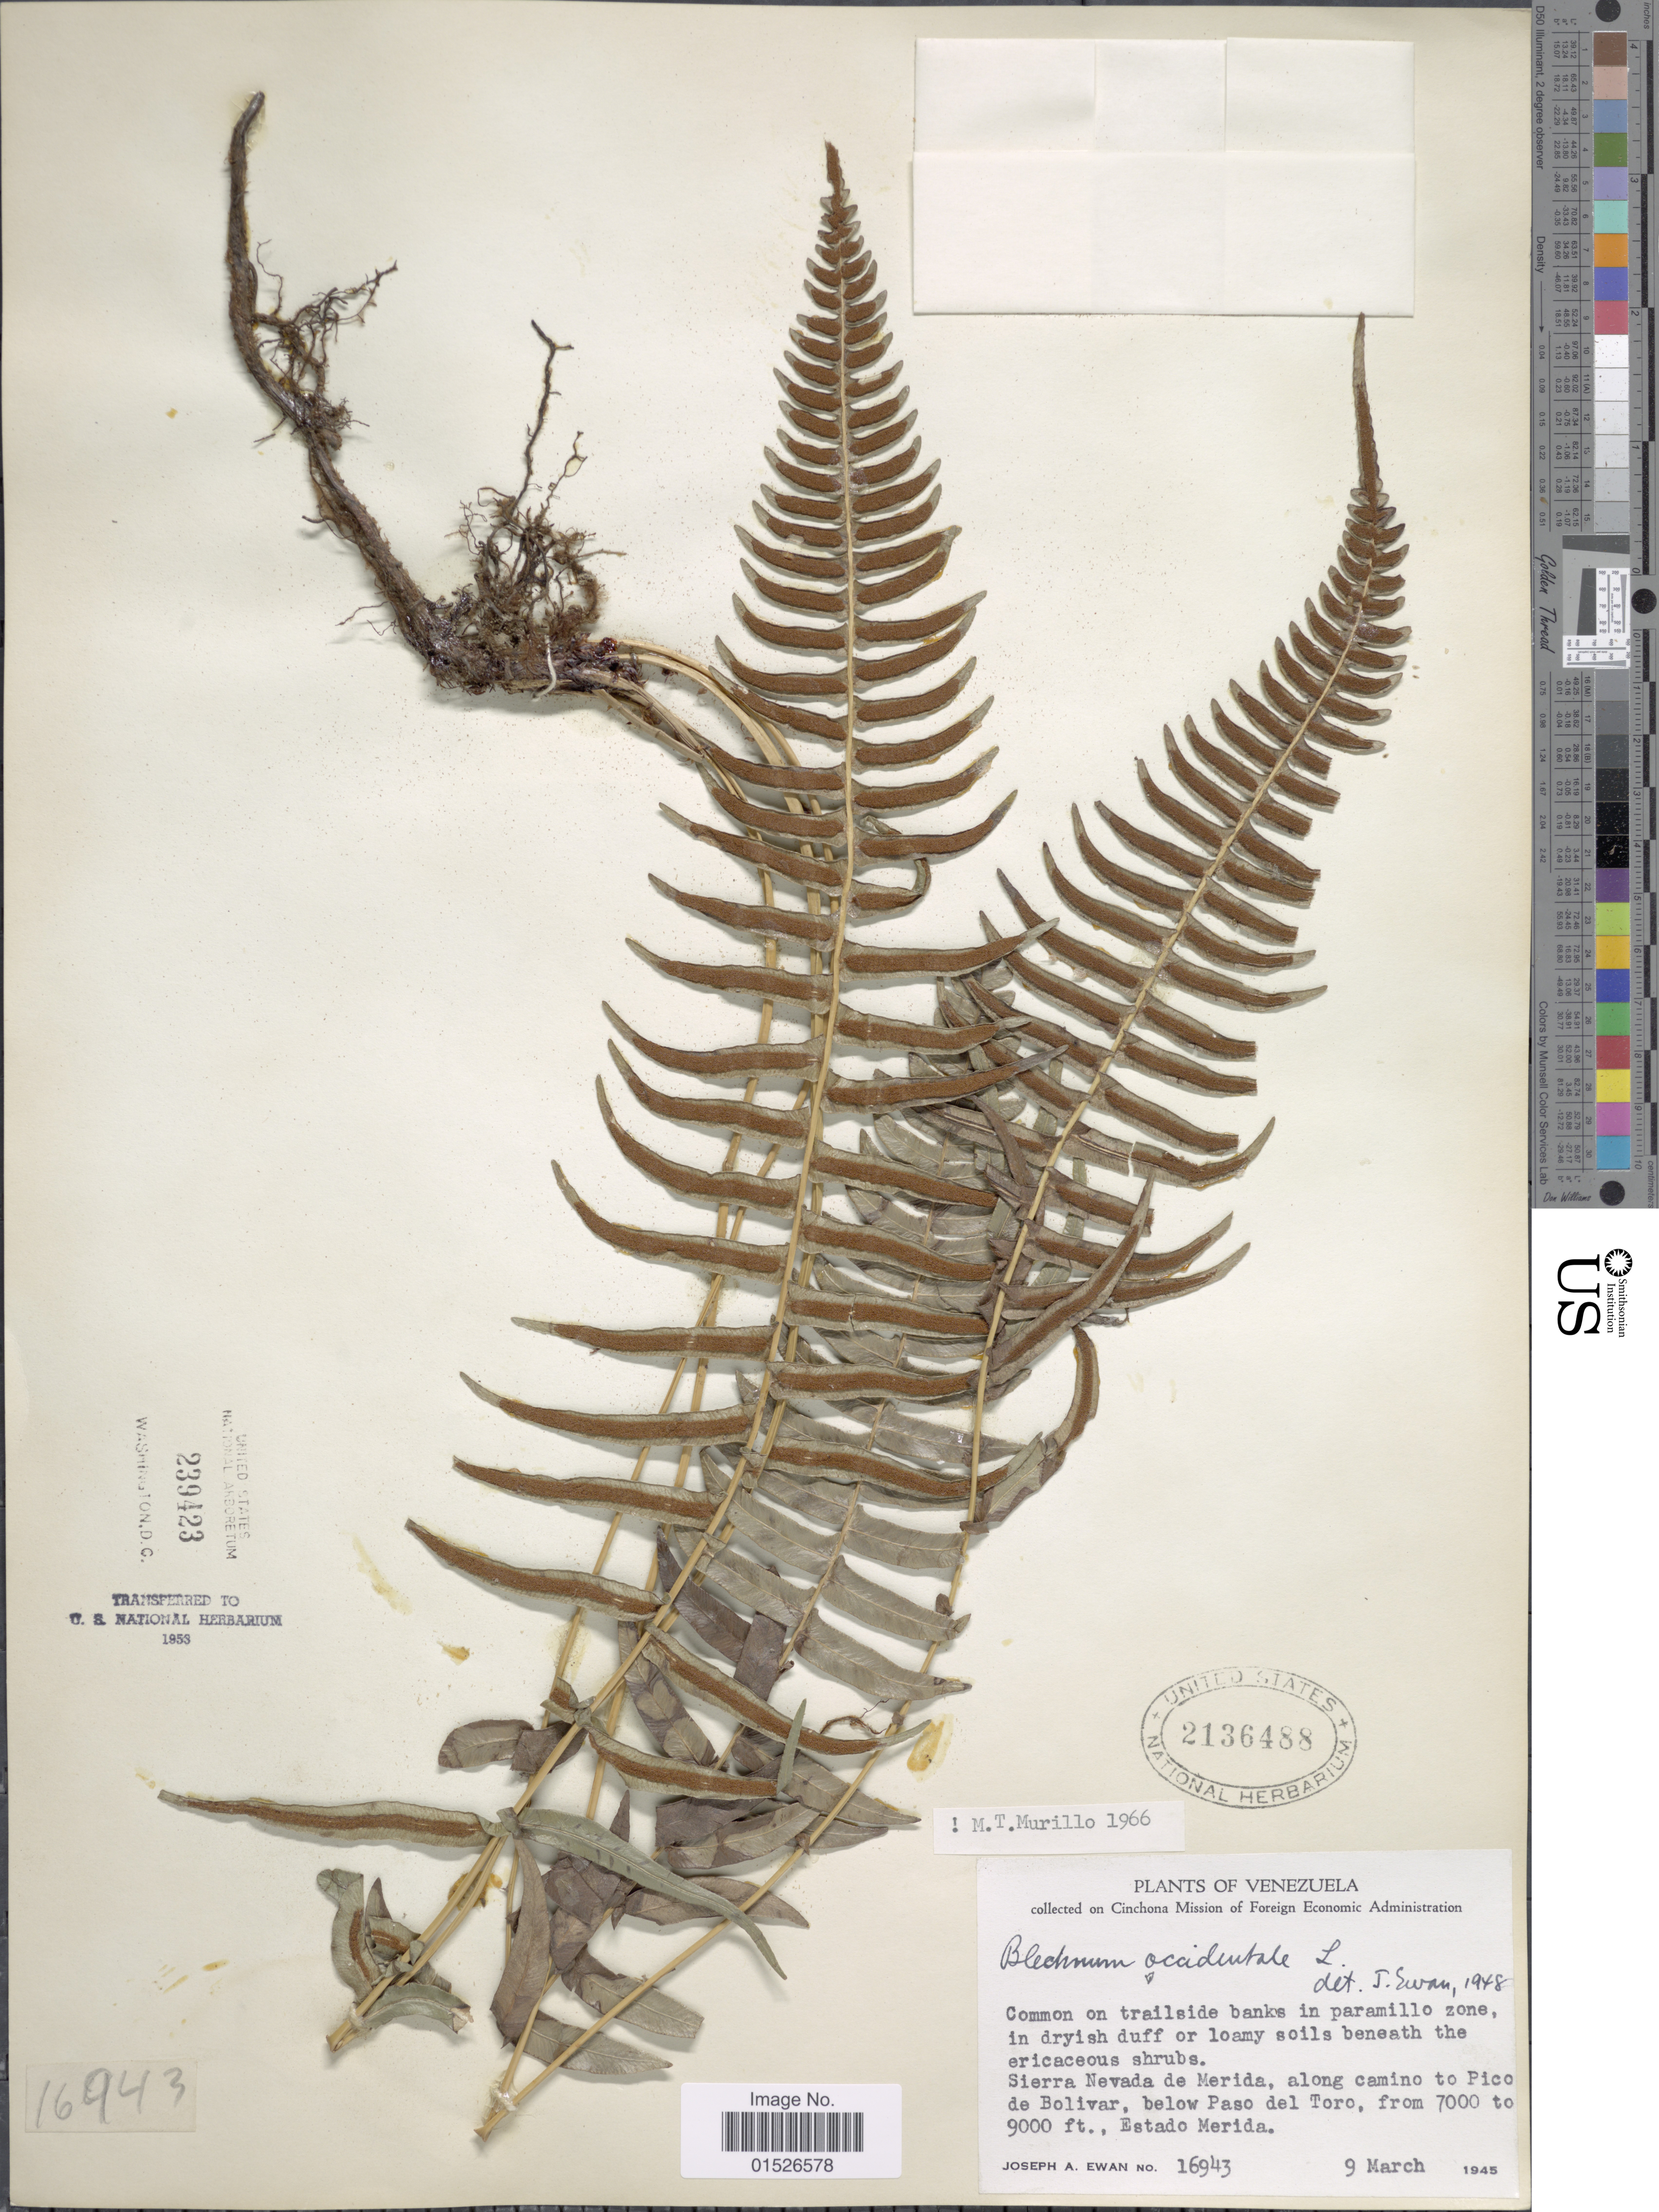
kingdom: Plantae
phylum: Tracheophyta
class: Polypodiopsida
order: Polypodiales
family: Blechnaceae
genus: Blechnum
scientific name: Blechnum occidentale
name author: L.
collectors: J. A. Ewan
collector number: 16943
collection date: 1945-03-09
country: Venezuela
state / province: Mérida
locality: Sierra Nevada de Merida, along camino to Pico de Bolivar, below Paso del Toro. Estado Merida.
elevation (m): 2134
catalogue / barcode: US 2136488